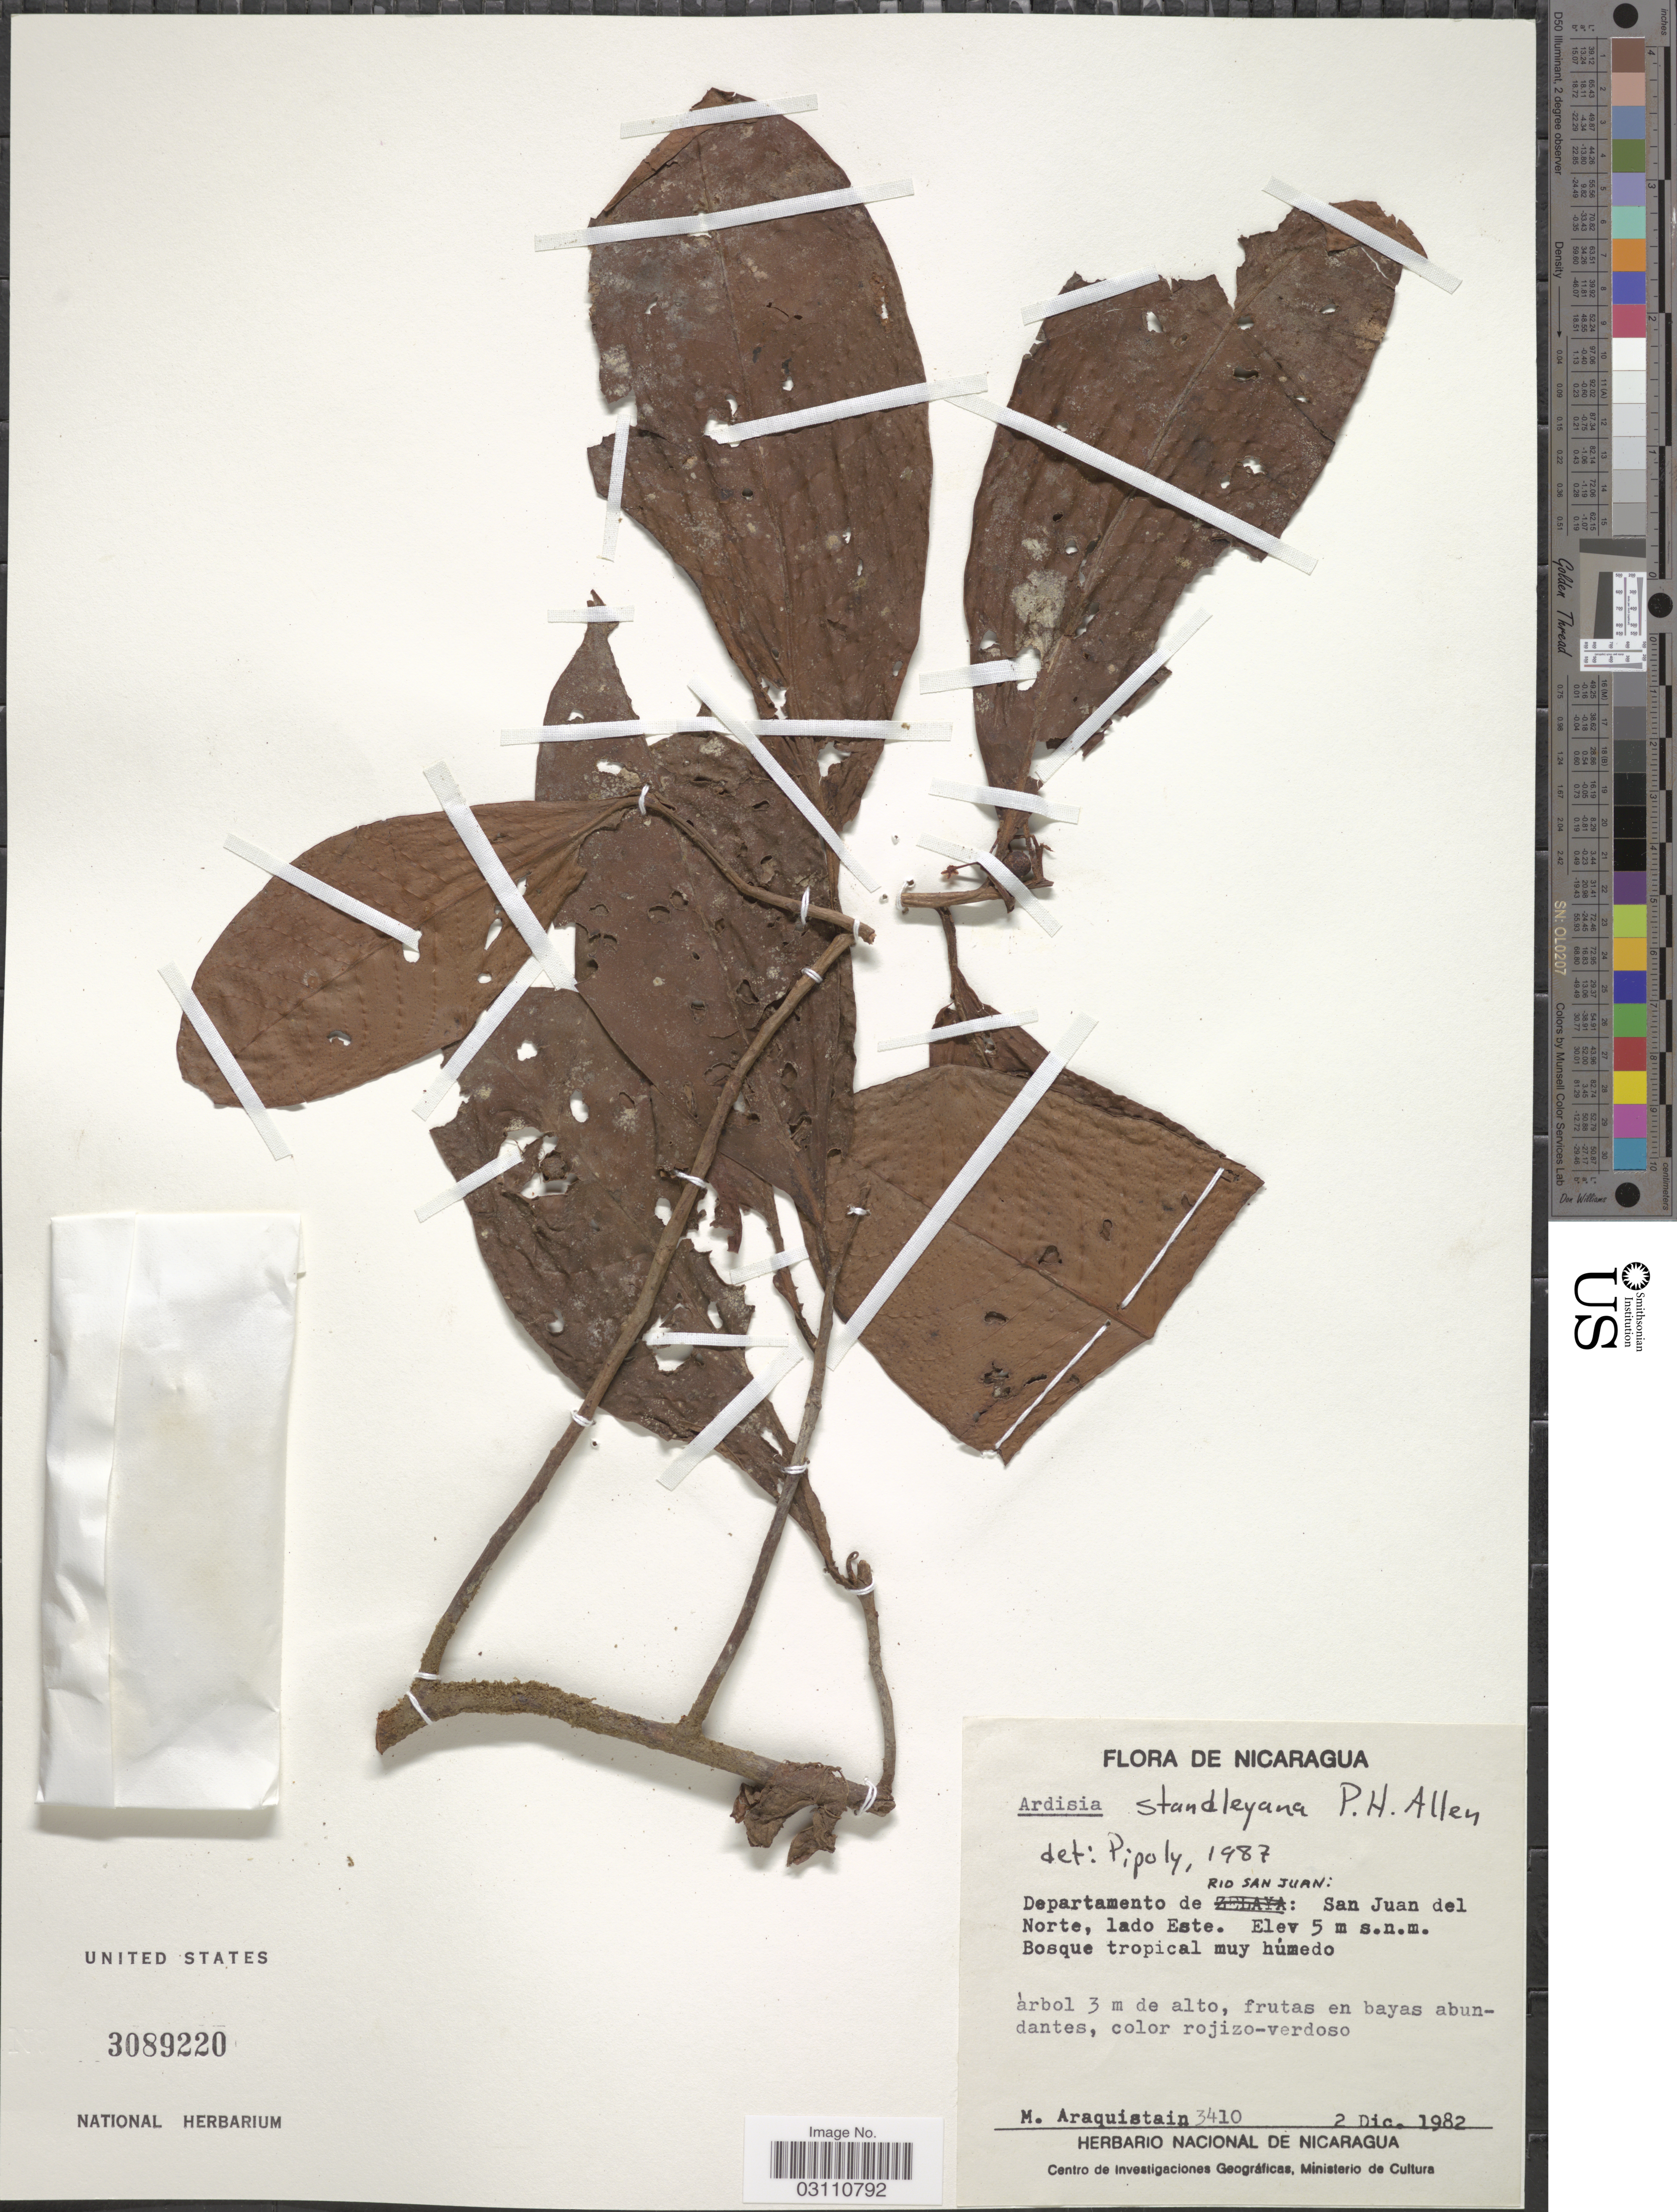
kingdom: Plantae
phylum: Tracheophyta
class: Magnoliopsida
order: Ericales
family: Primulaceae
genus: Ardisia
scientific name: Ardisia standleyana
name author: P.H. Allen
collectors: M. Araquistain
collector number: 3410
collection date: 1982-12-02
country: Nicaragua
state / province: Rio San Juan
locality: Departamento de Rio San Juan: San Juan del Norte, lado Este.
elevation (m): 5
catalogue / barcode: US 3089220